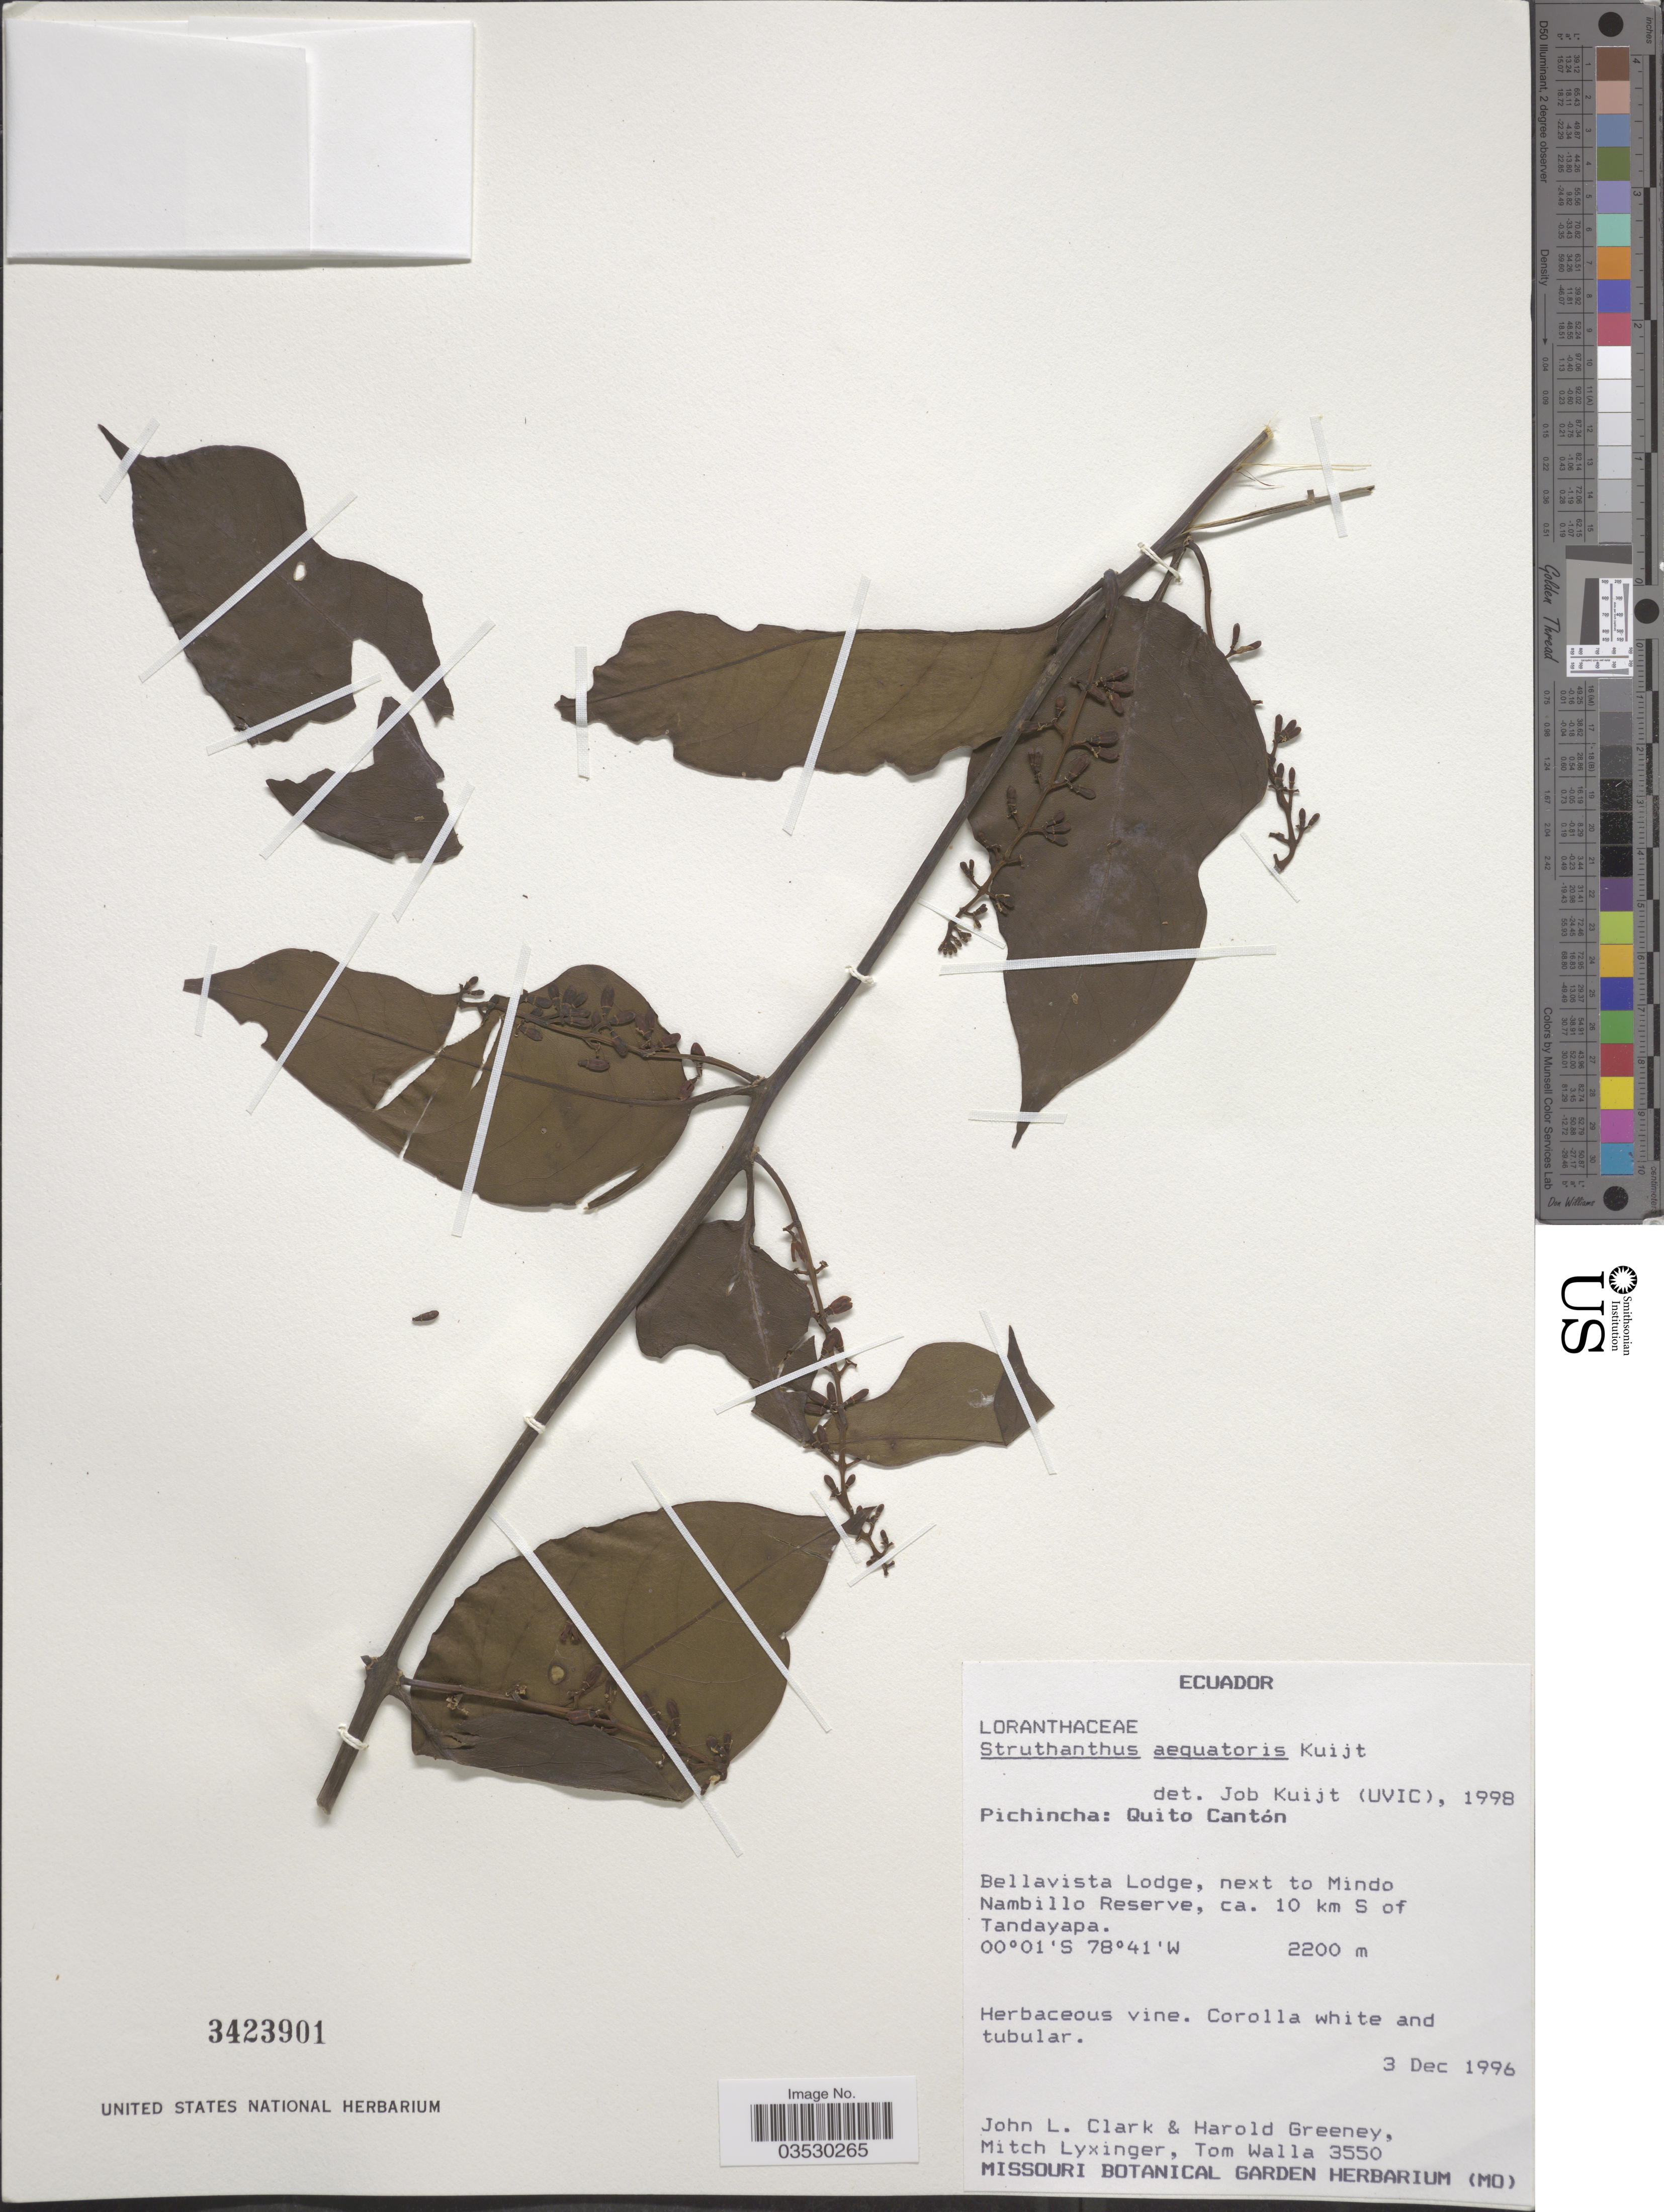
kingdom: Plantae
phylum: Tracheophyta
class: Magnoliopsida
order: Santalales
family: Loranthaceae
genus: Struthanthus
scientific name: Struthanthus aequatorius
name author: Kuijt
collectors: J. L. Clark, H. Greeney, M. Lyxinger & T. Walla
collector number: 3550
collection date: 1996-12-03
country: Ecuador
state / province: Pichincha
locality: Quito Cantón. Bellavista Lodge, next to Mindo Nambillo Reserve, ca. 10 km S of Tandayapa.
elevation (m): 2200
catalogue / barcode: US 3423901